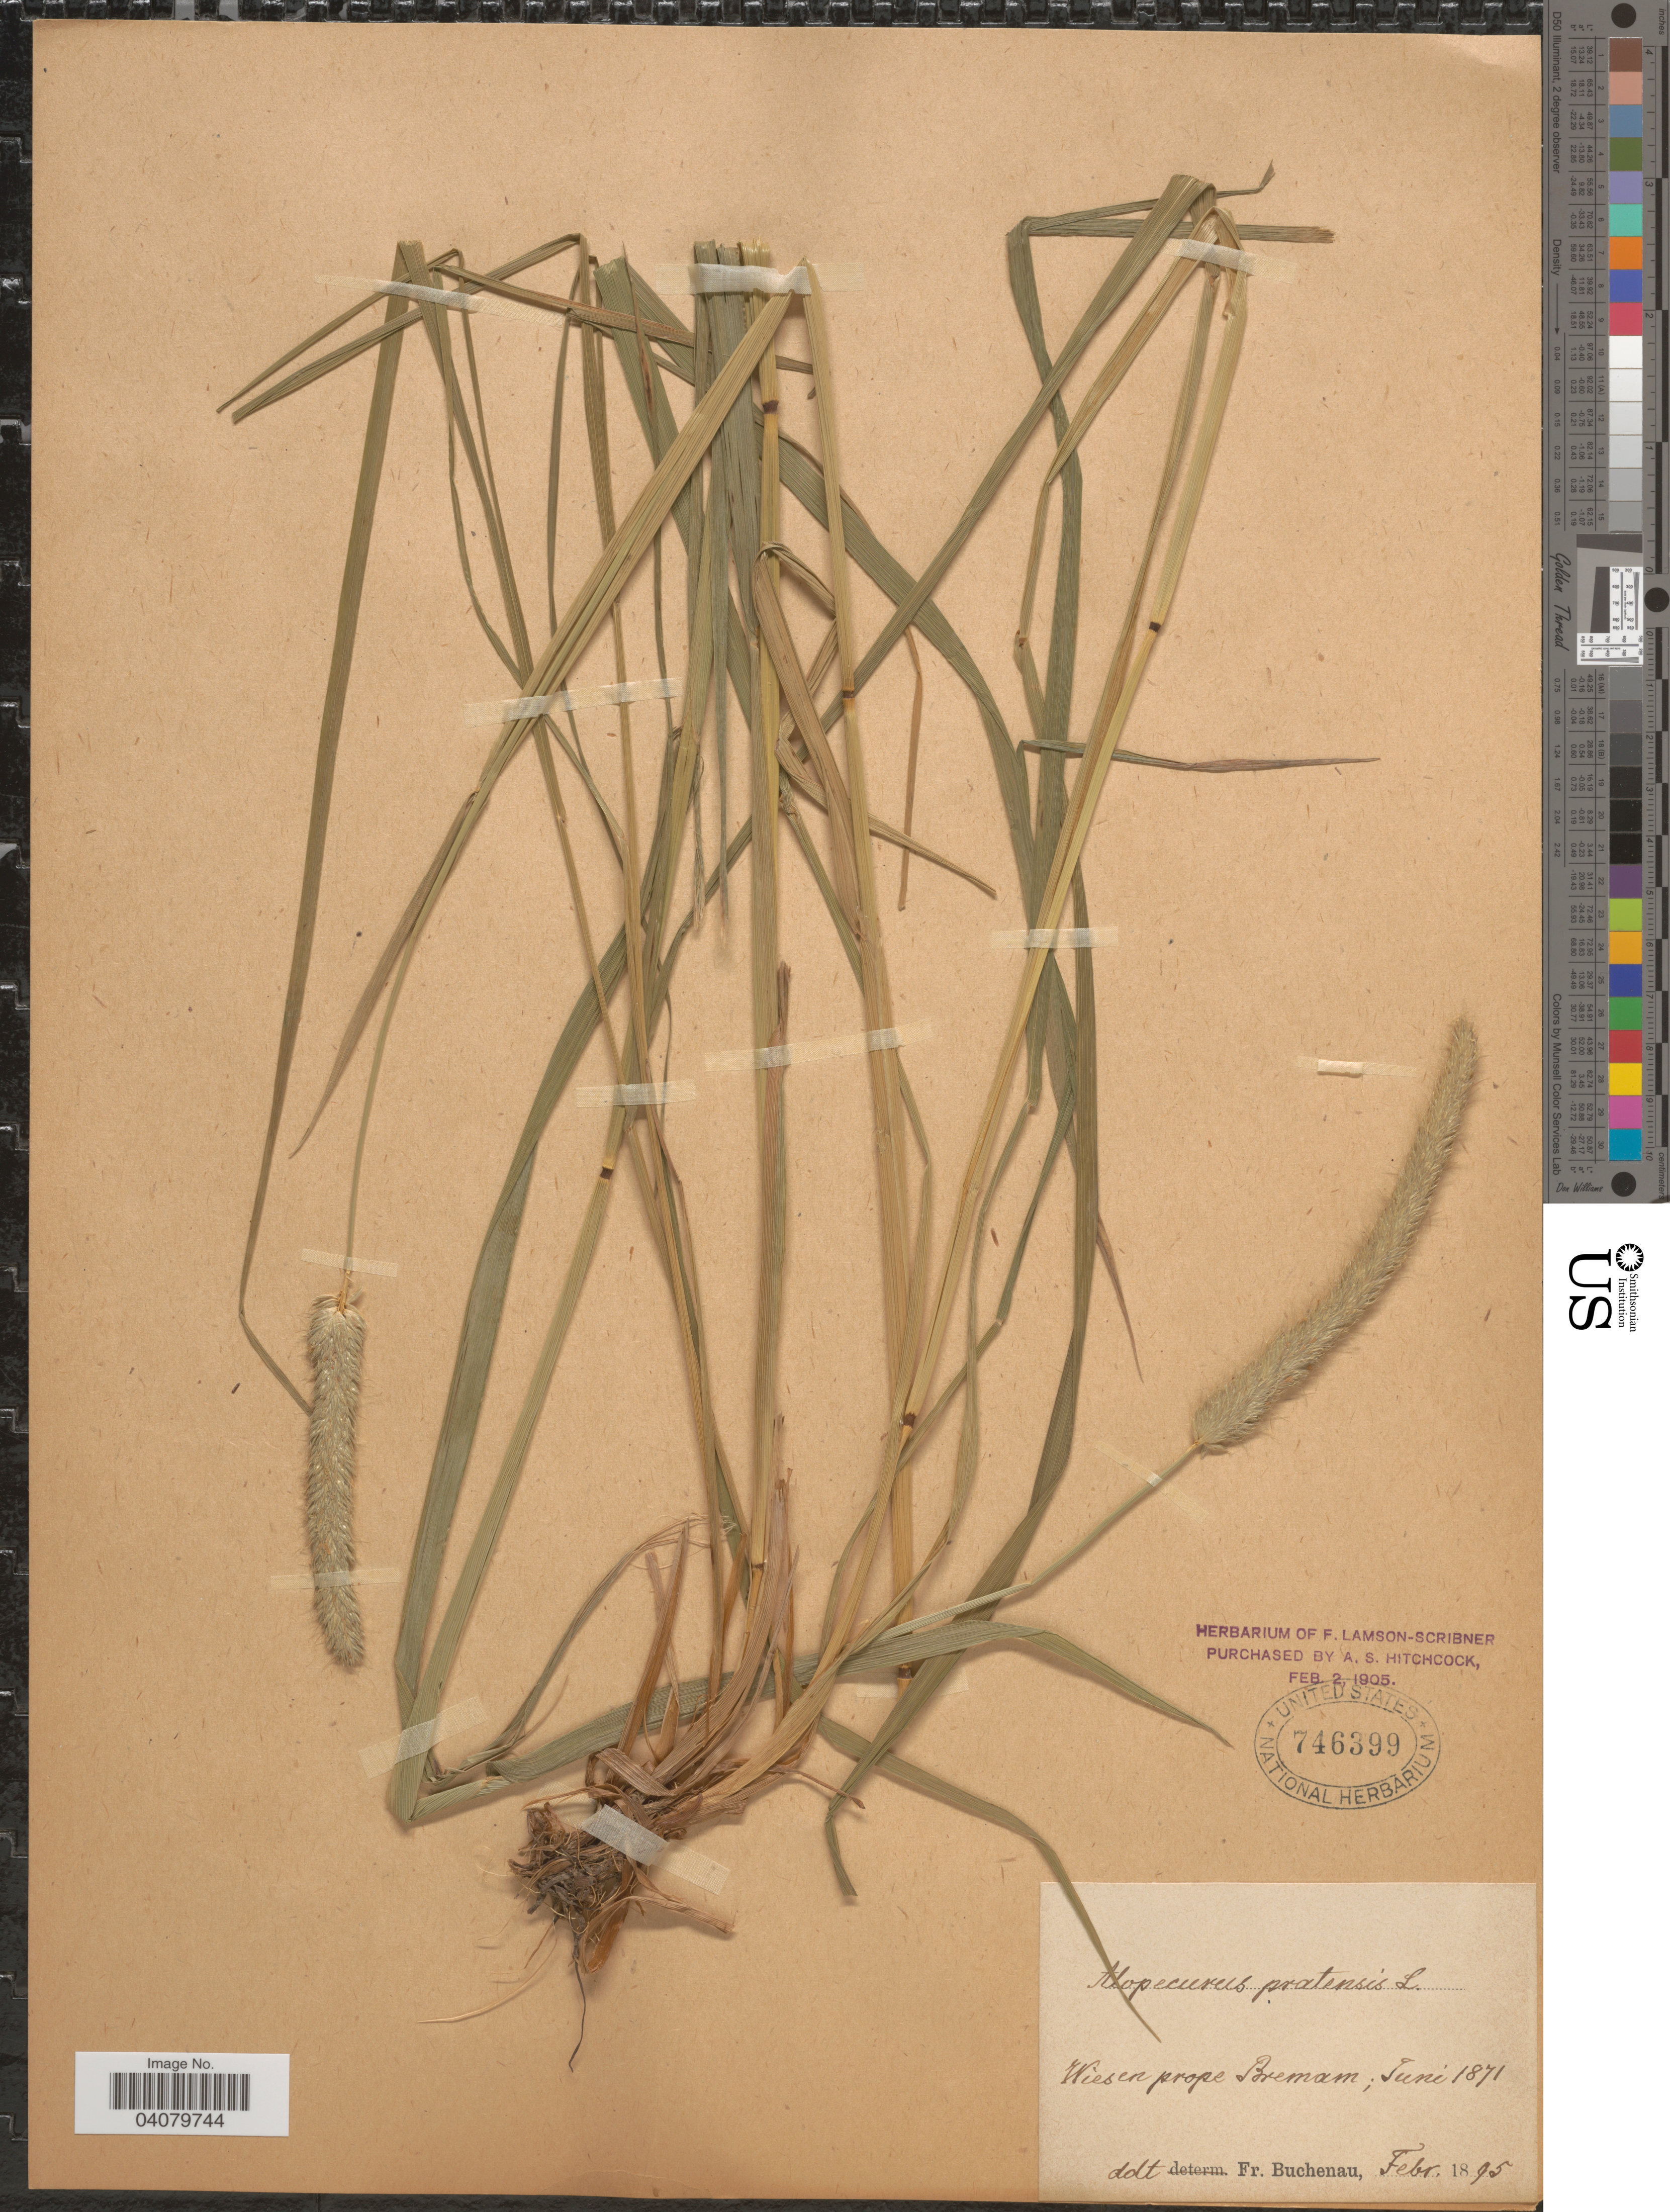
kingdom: Plantae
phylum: Tracheophyta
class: Liliopsida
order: Poales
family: Poaceae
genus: Alopecurus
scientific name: Alopecurus pratensis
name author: L.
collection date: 1871-06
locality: Wiesen prope Bremam.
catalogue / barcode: US 746399